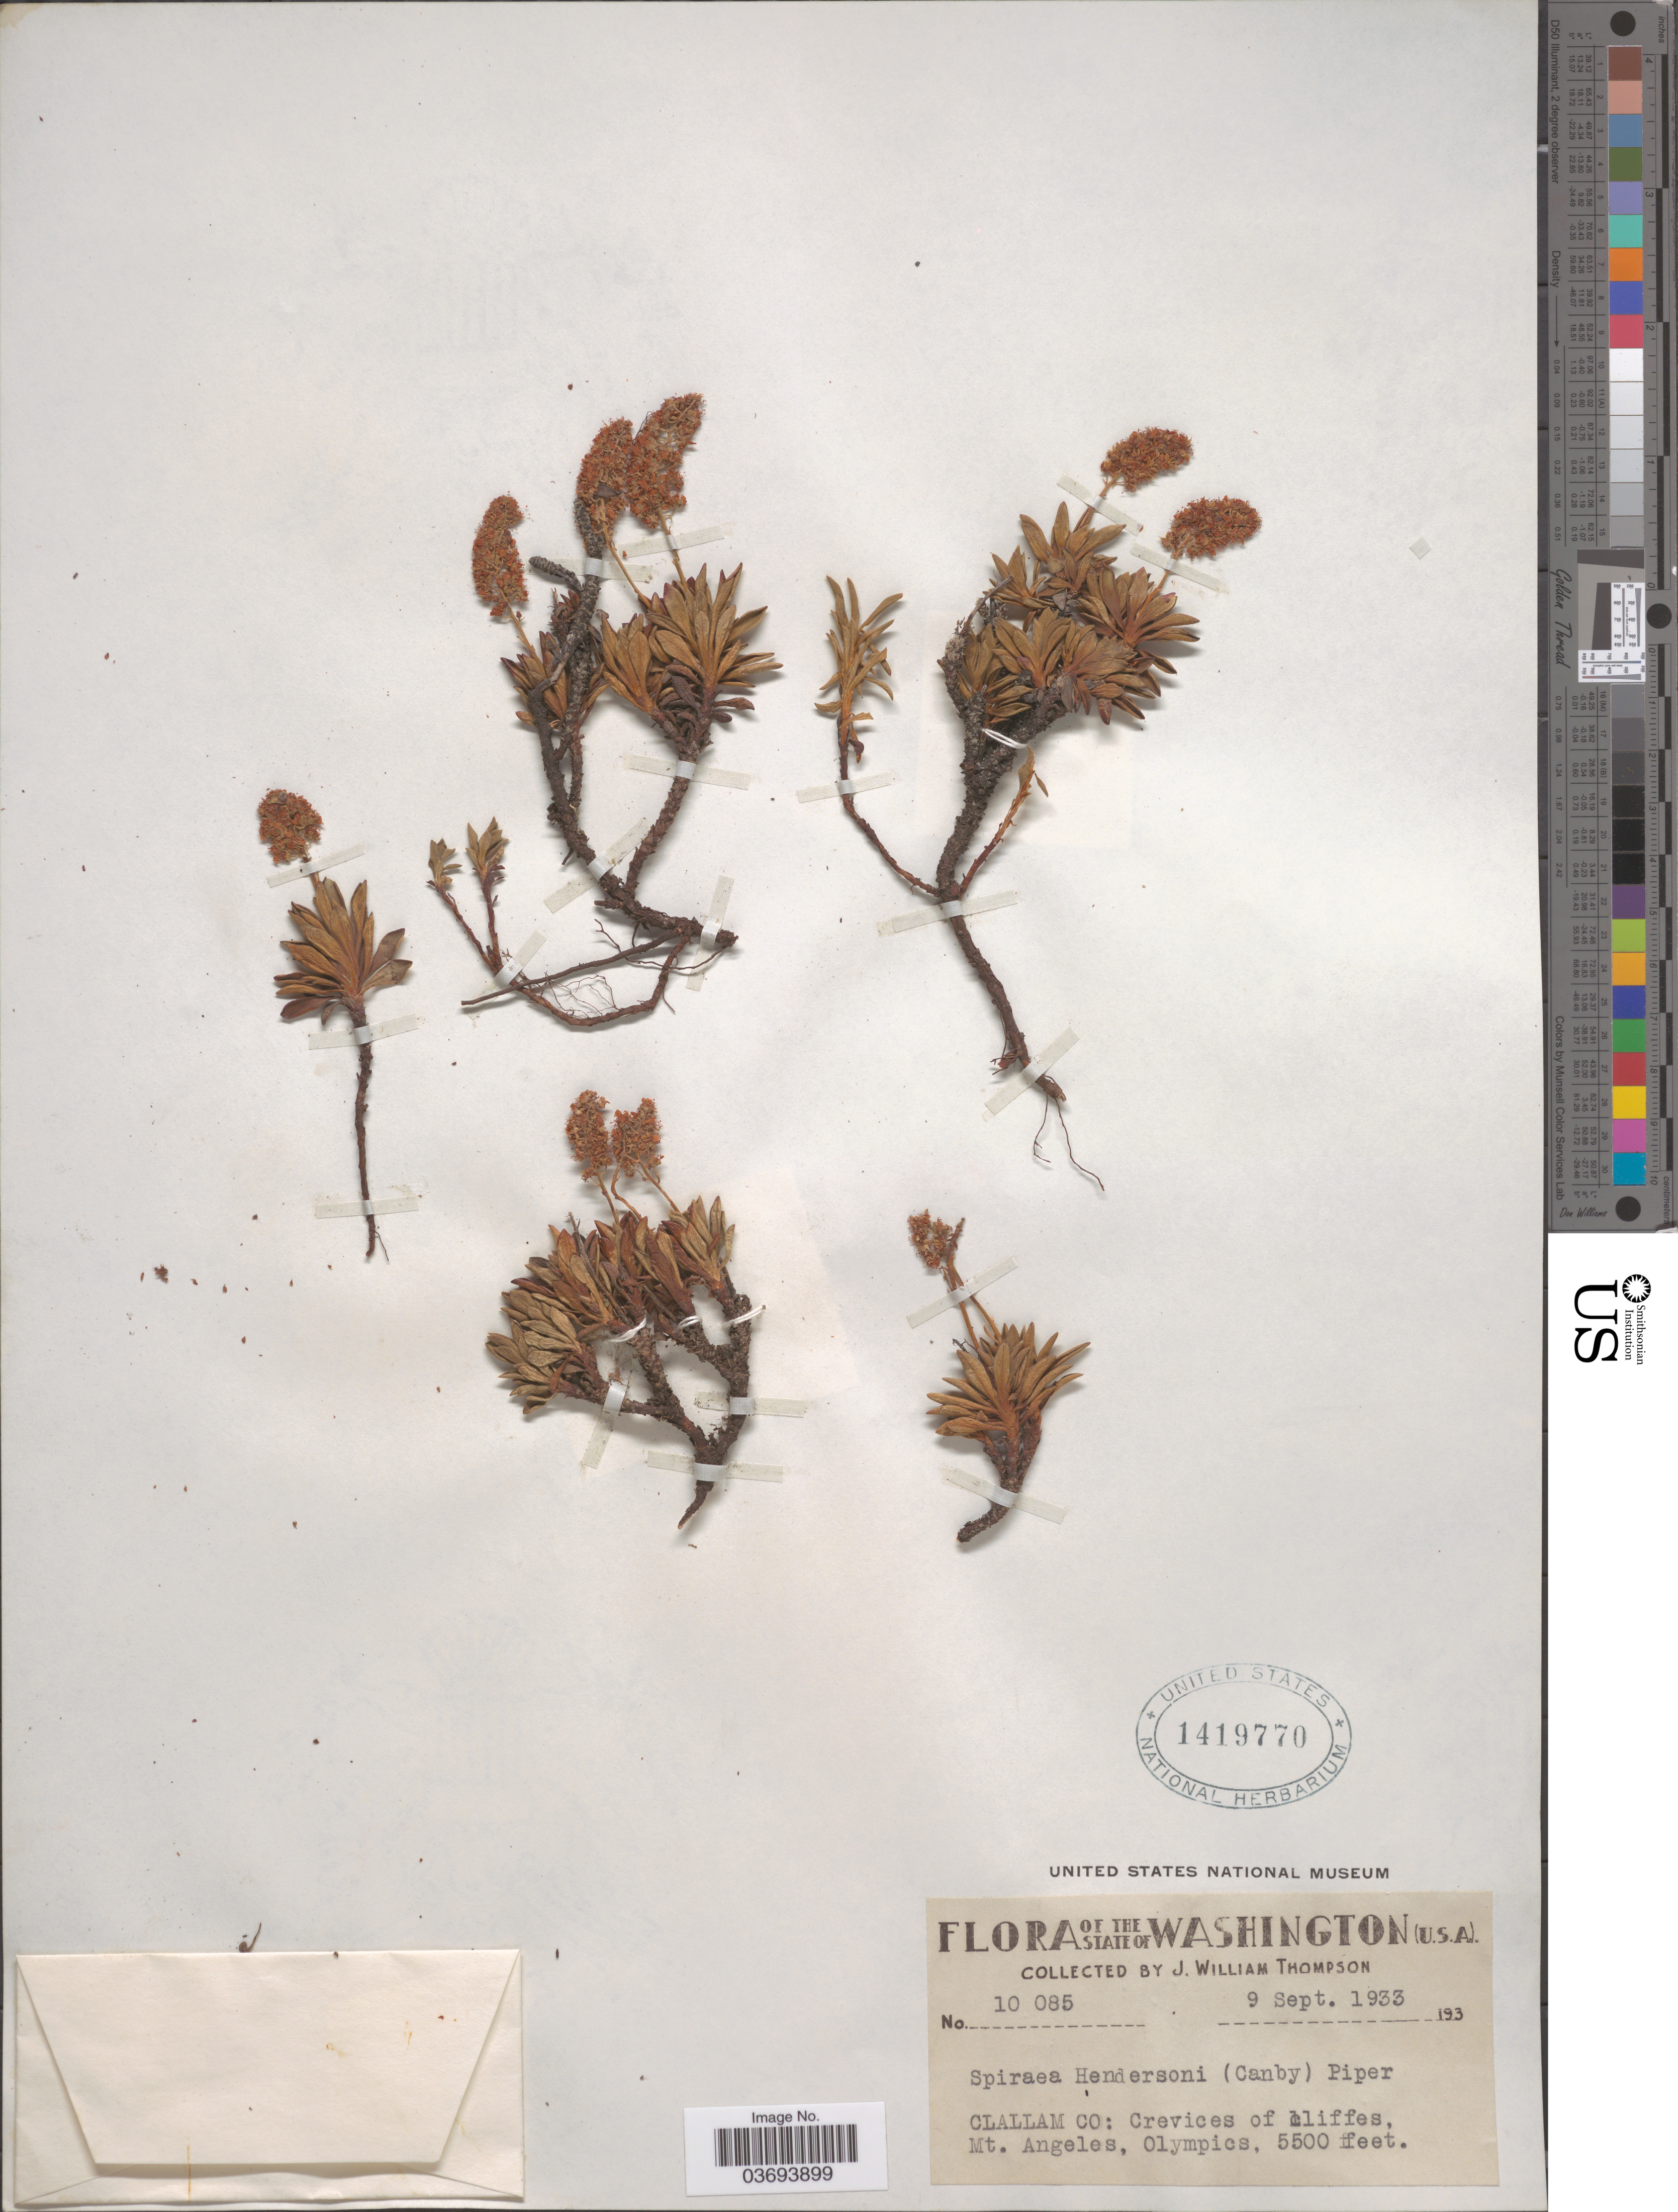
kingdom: Plantae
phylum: Tracheophyta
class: Magnoliopsida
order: Rosales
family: Rosaceae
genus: Petrophytum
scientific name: Petrophytum hendersonii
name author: (Canby) Rydb.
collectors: J. W. Thompson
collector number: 10085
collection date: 1933-09-09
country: United States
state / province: Washington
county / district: Clallam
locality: Clallam Co: Crevices of cliffs, Mt. Angeles, Olympics.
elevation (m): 1676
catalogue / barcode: US 1419770